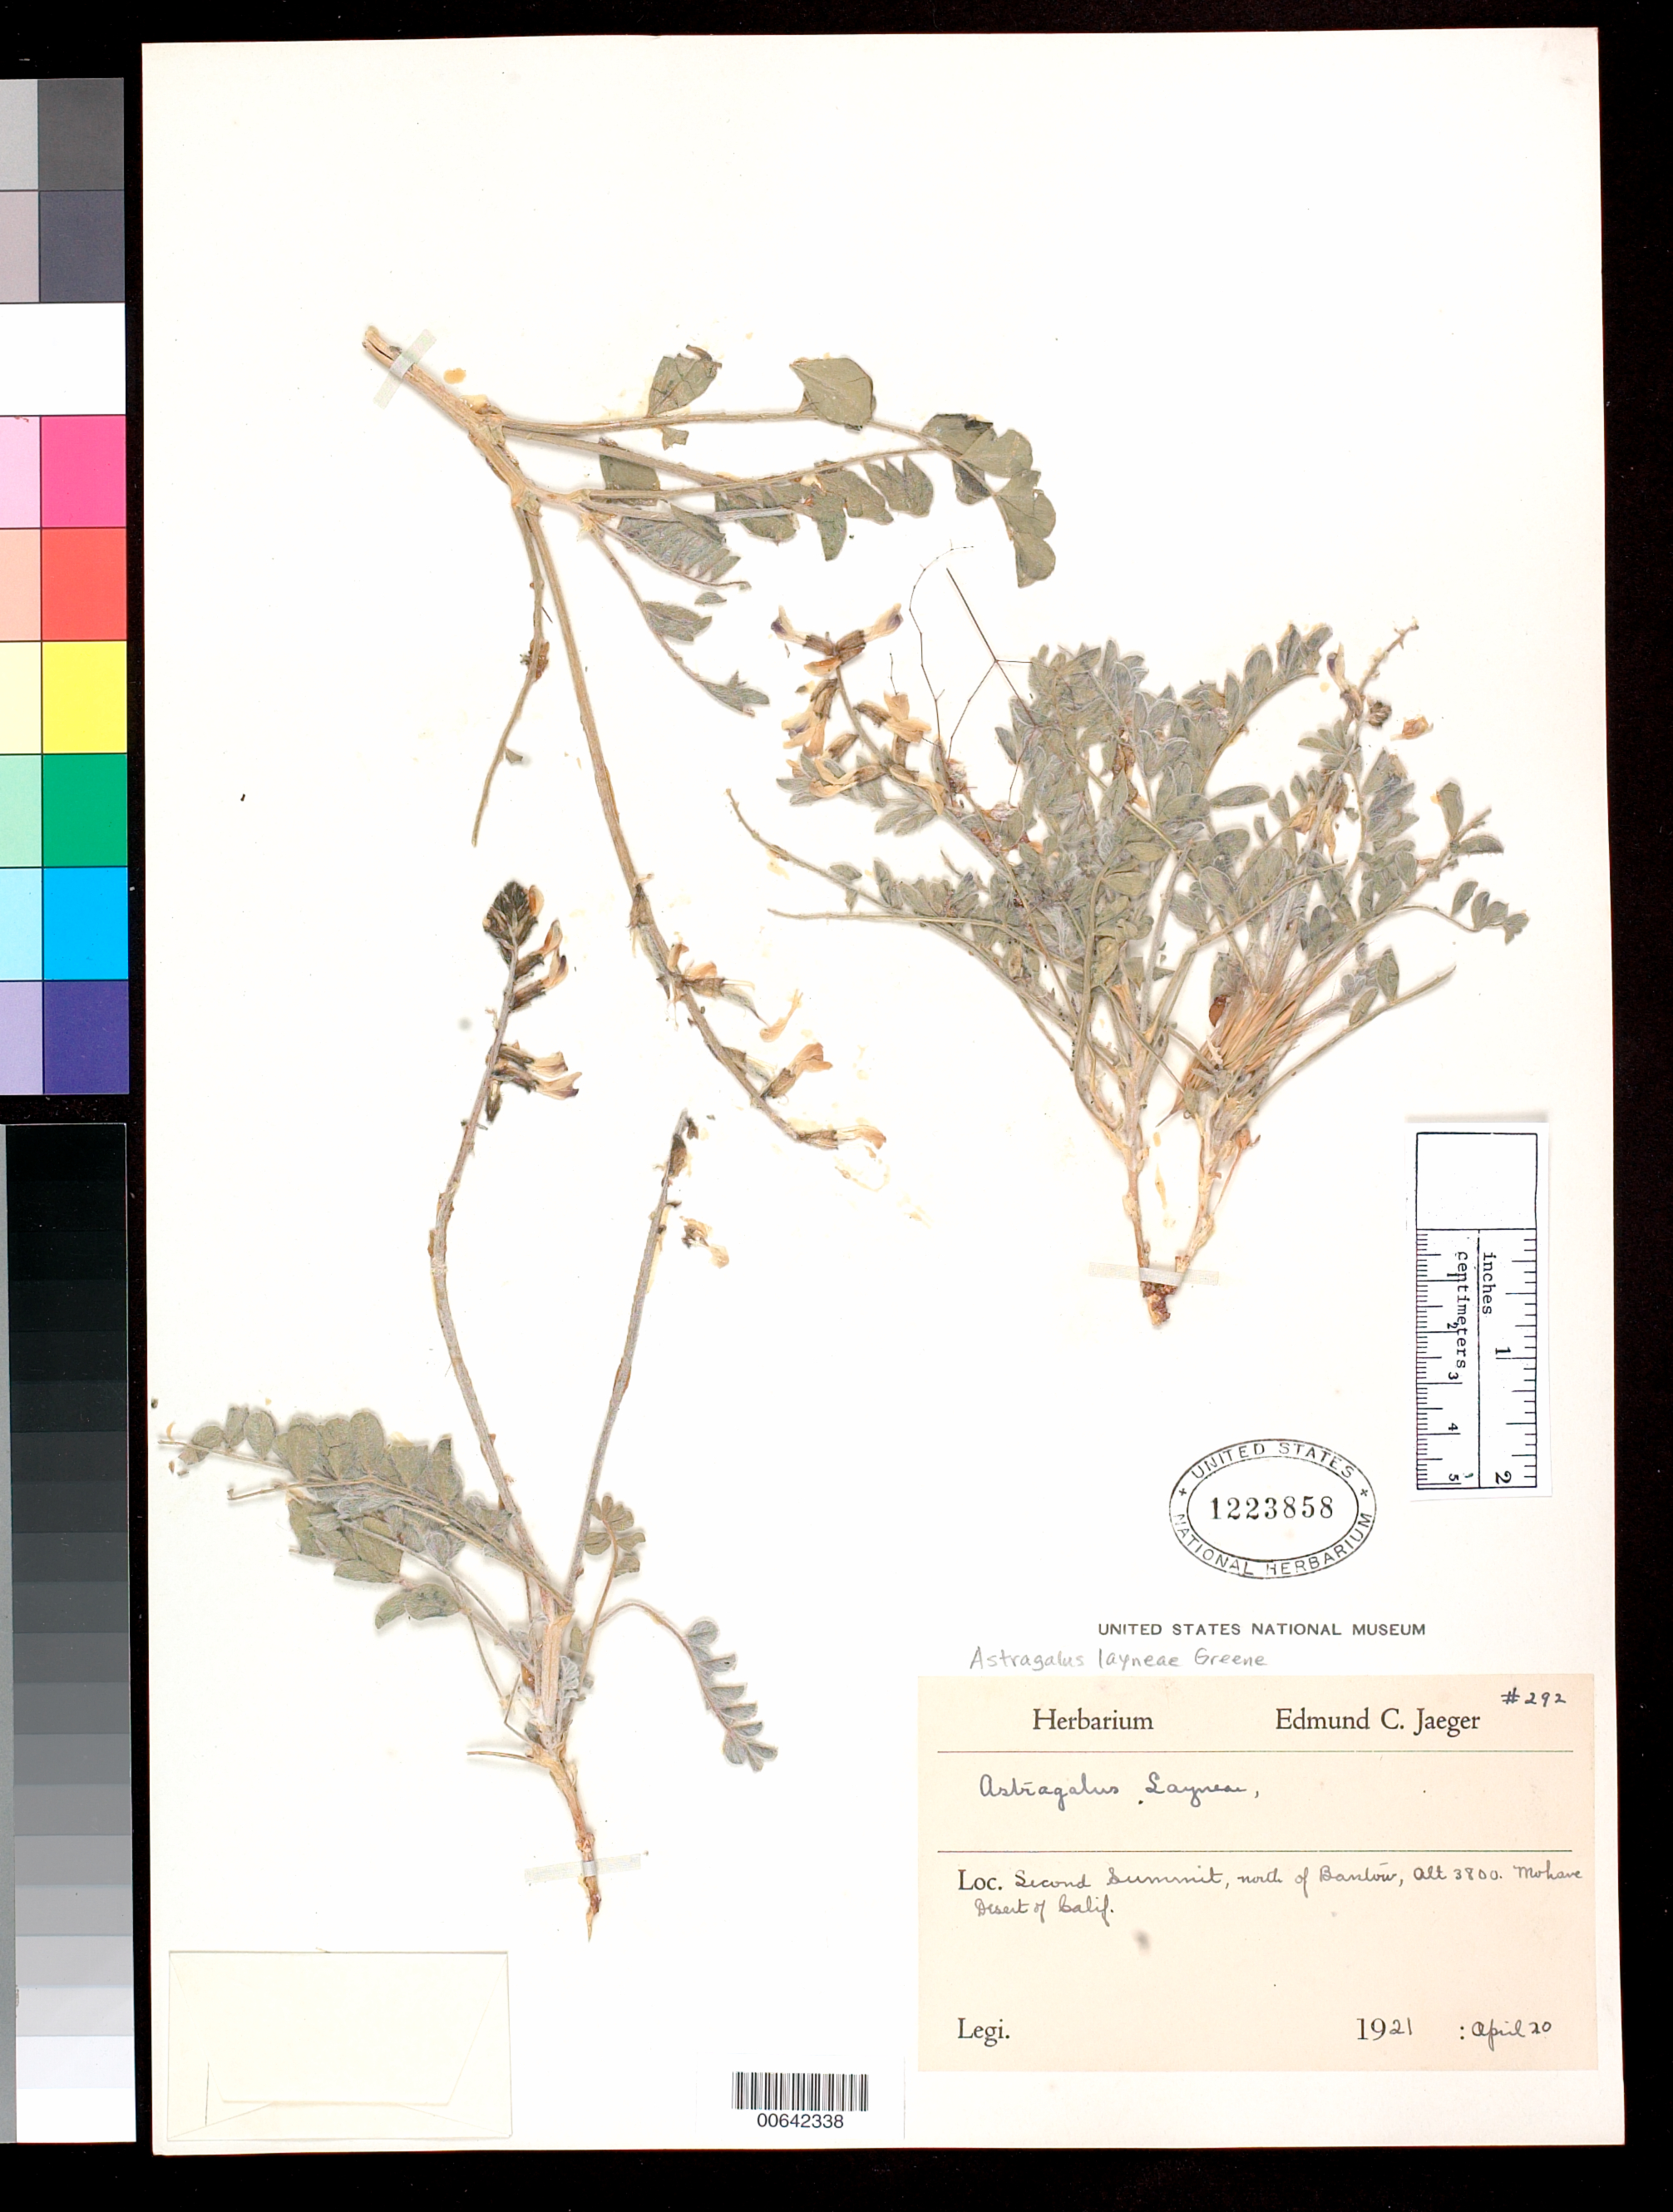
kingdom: Plantae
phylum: Tracheophyta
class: Magnoliopsida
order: Fabales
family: Fabaceae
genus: Astragalus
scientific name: Astragalus layneae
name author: Greene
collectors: E. Jaeger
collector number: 292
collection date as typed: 20 Apr 1921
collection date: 1921-04-20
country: United States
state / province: California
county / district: Kern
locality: Second summit, north of Barstow, Mohave Desert.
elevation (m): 1158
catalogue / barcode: US 1223858